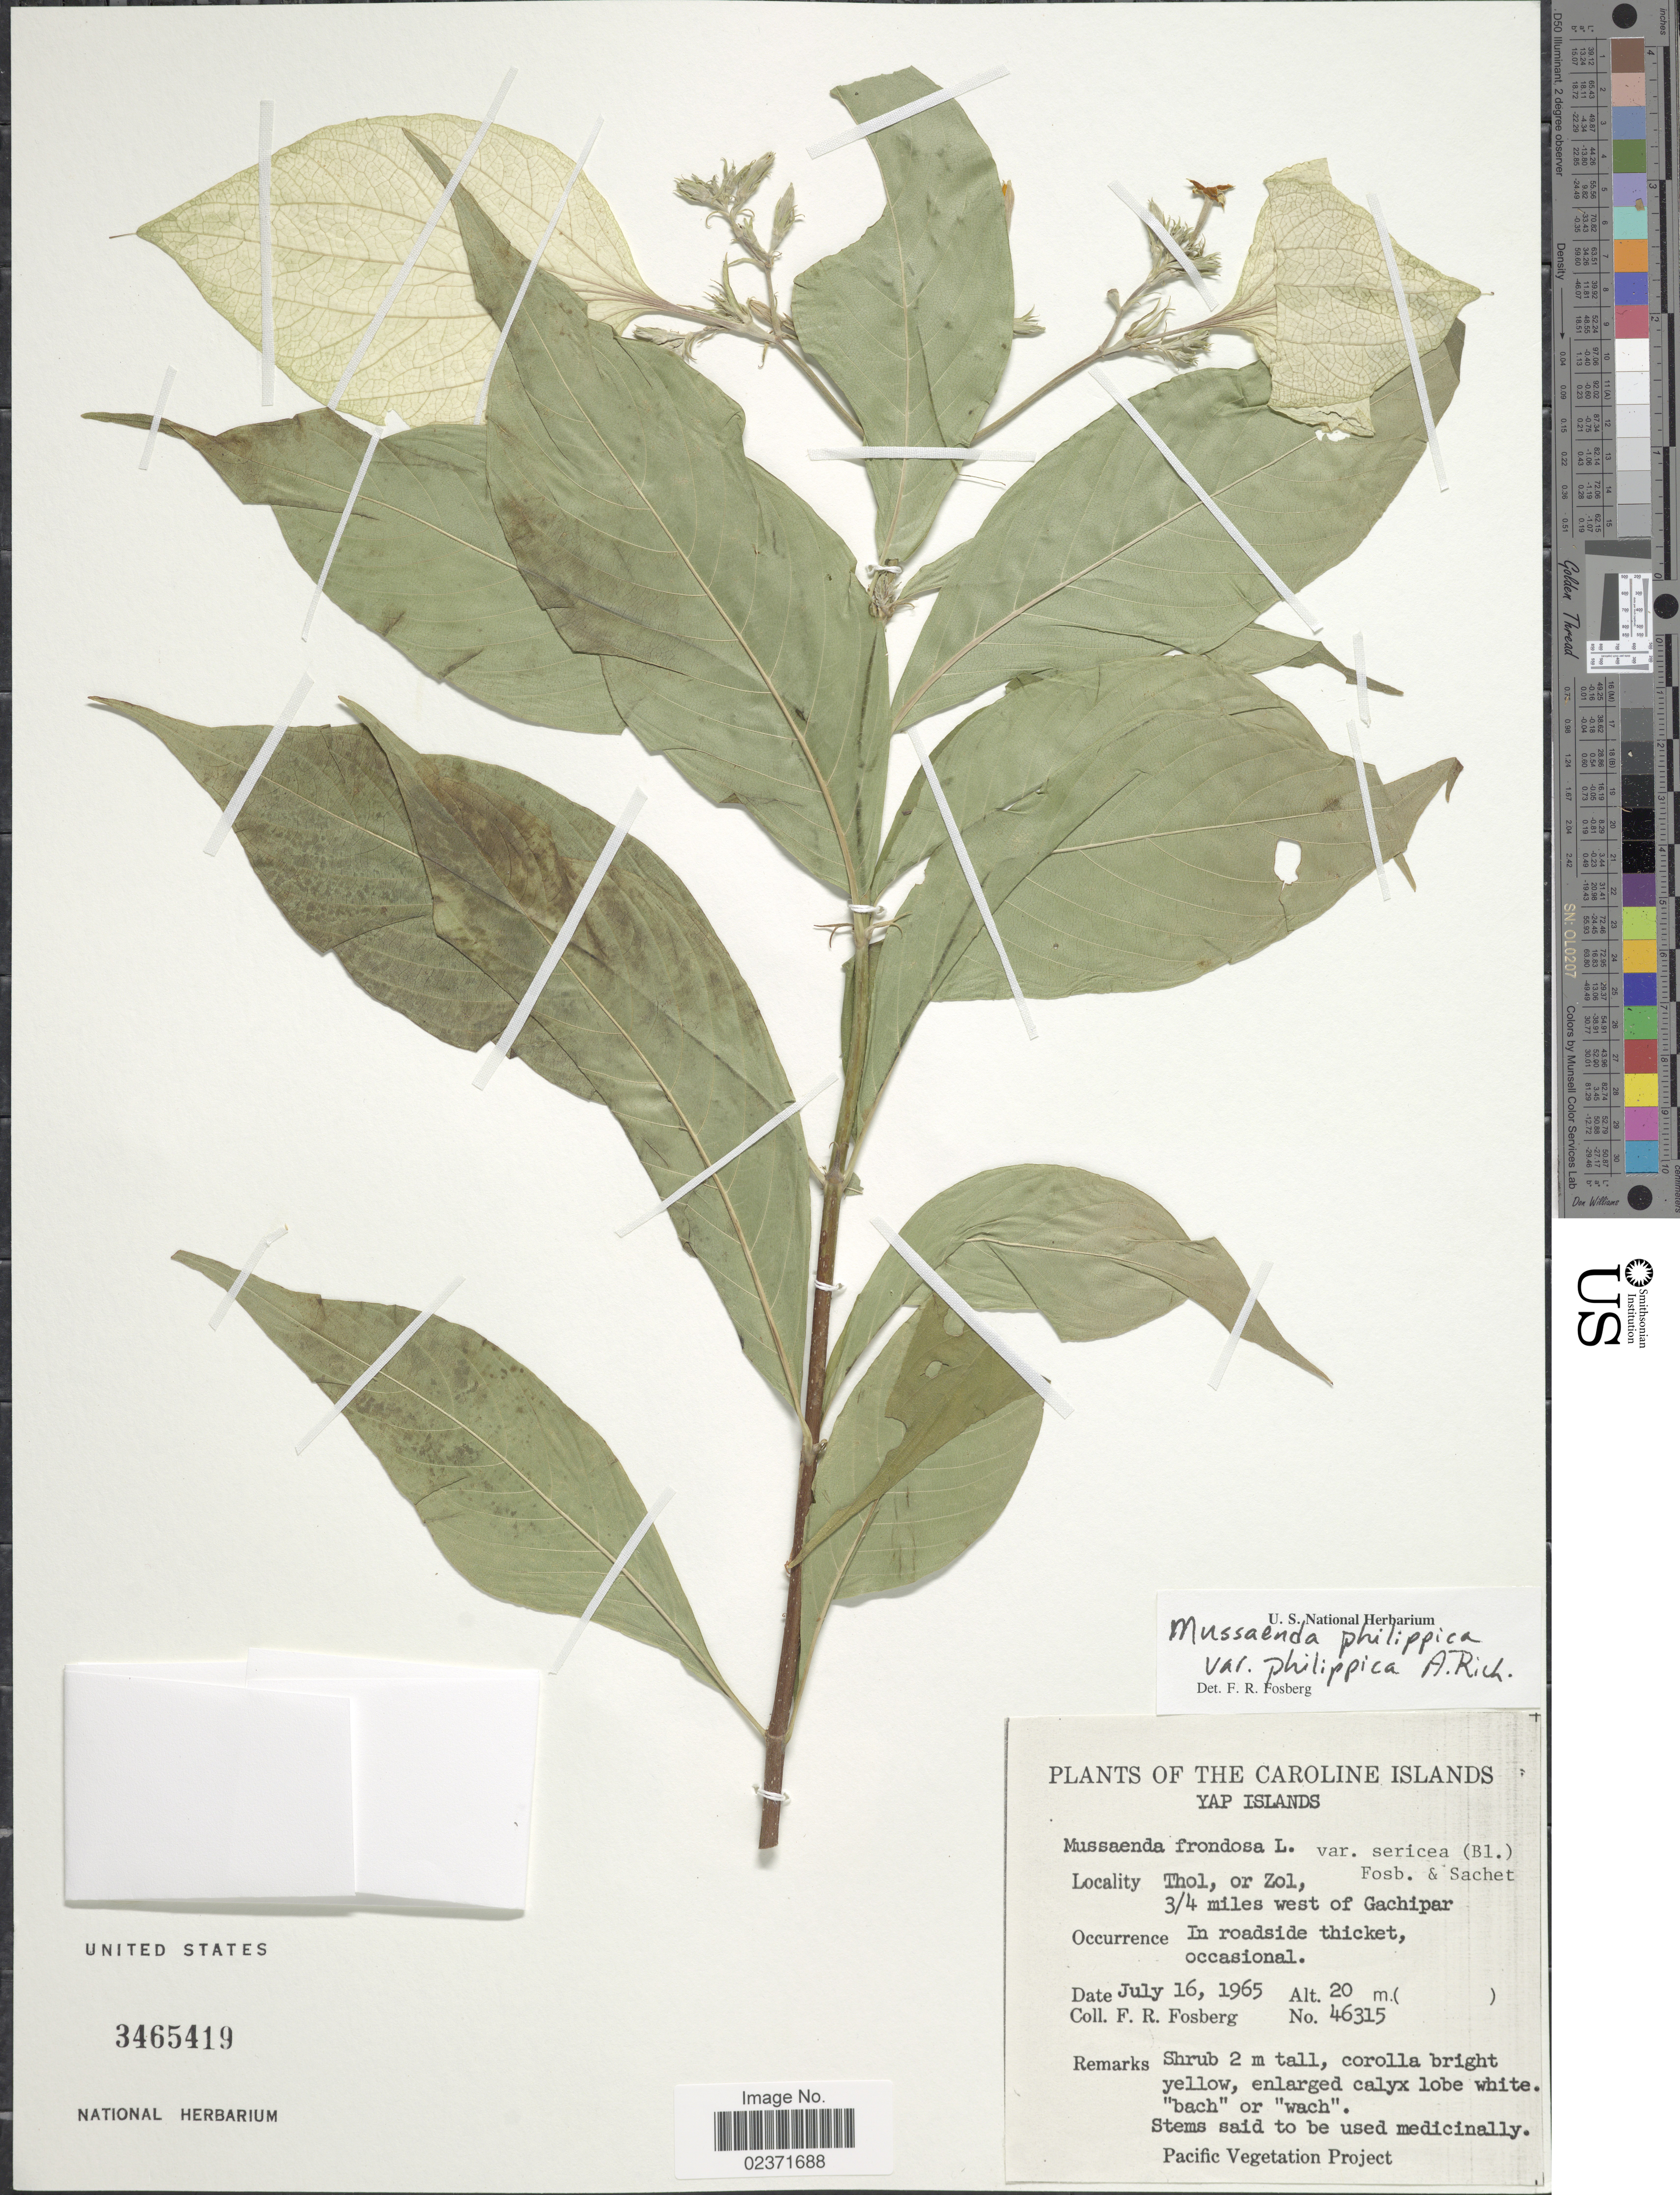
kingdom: Plantae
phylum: Tracheophyta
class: Magnoliopsida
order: Gentianales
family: Rubiaceae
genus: Mussaenda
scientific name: Mussaenda philippica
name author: A. Rich.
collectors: F. R. Fosberg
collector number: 46315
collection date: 1965-07-16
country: Micronesia, Federated States of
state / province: Yap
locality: The Caroline Islands. Yap Islands. Thol, or Zol, 3/4 miles west of Gachipar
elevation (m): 20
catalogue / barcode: US 3465419